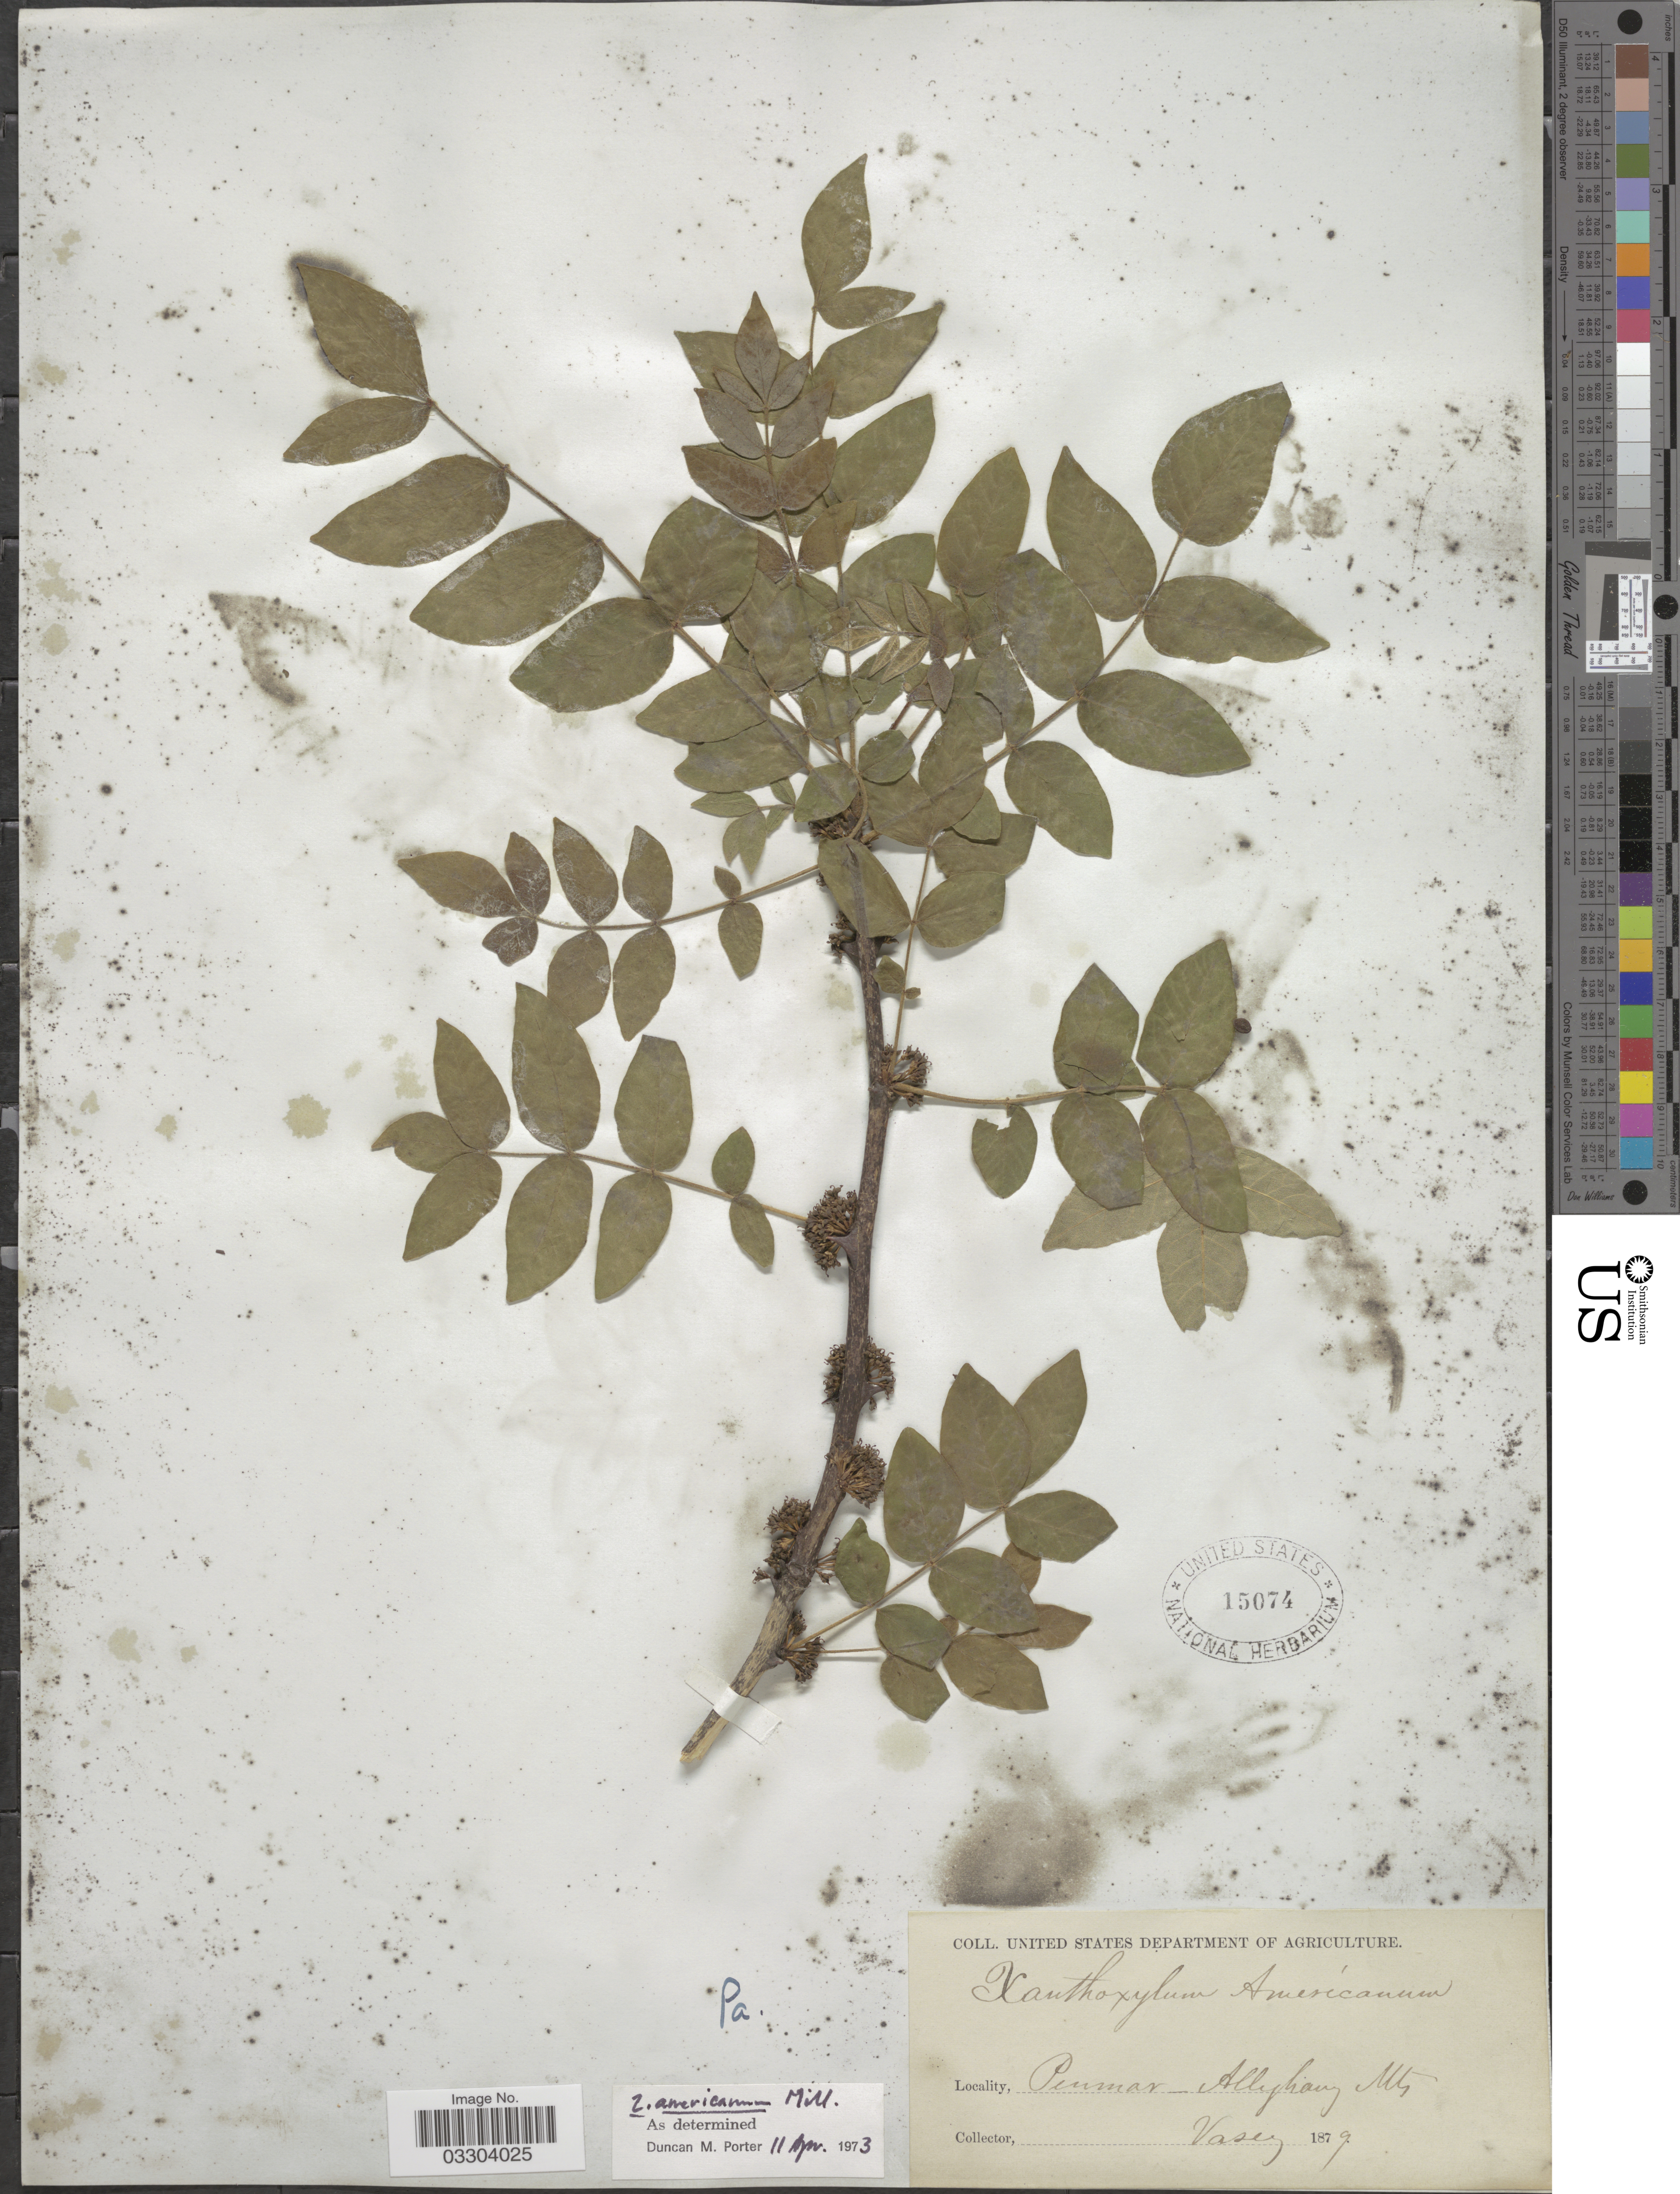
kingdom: Plantae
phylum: Tracheophyta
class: Magnoliopsida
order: Sapindales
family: Rutaceae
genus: Zanthoxylum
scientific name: Zanthoxylum americanum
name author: Mill.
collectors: Vasey, --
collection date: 1879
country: United States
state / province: Pennsylvania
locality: Penmar, Allegheny Mts.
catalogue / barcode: US 15074